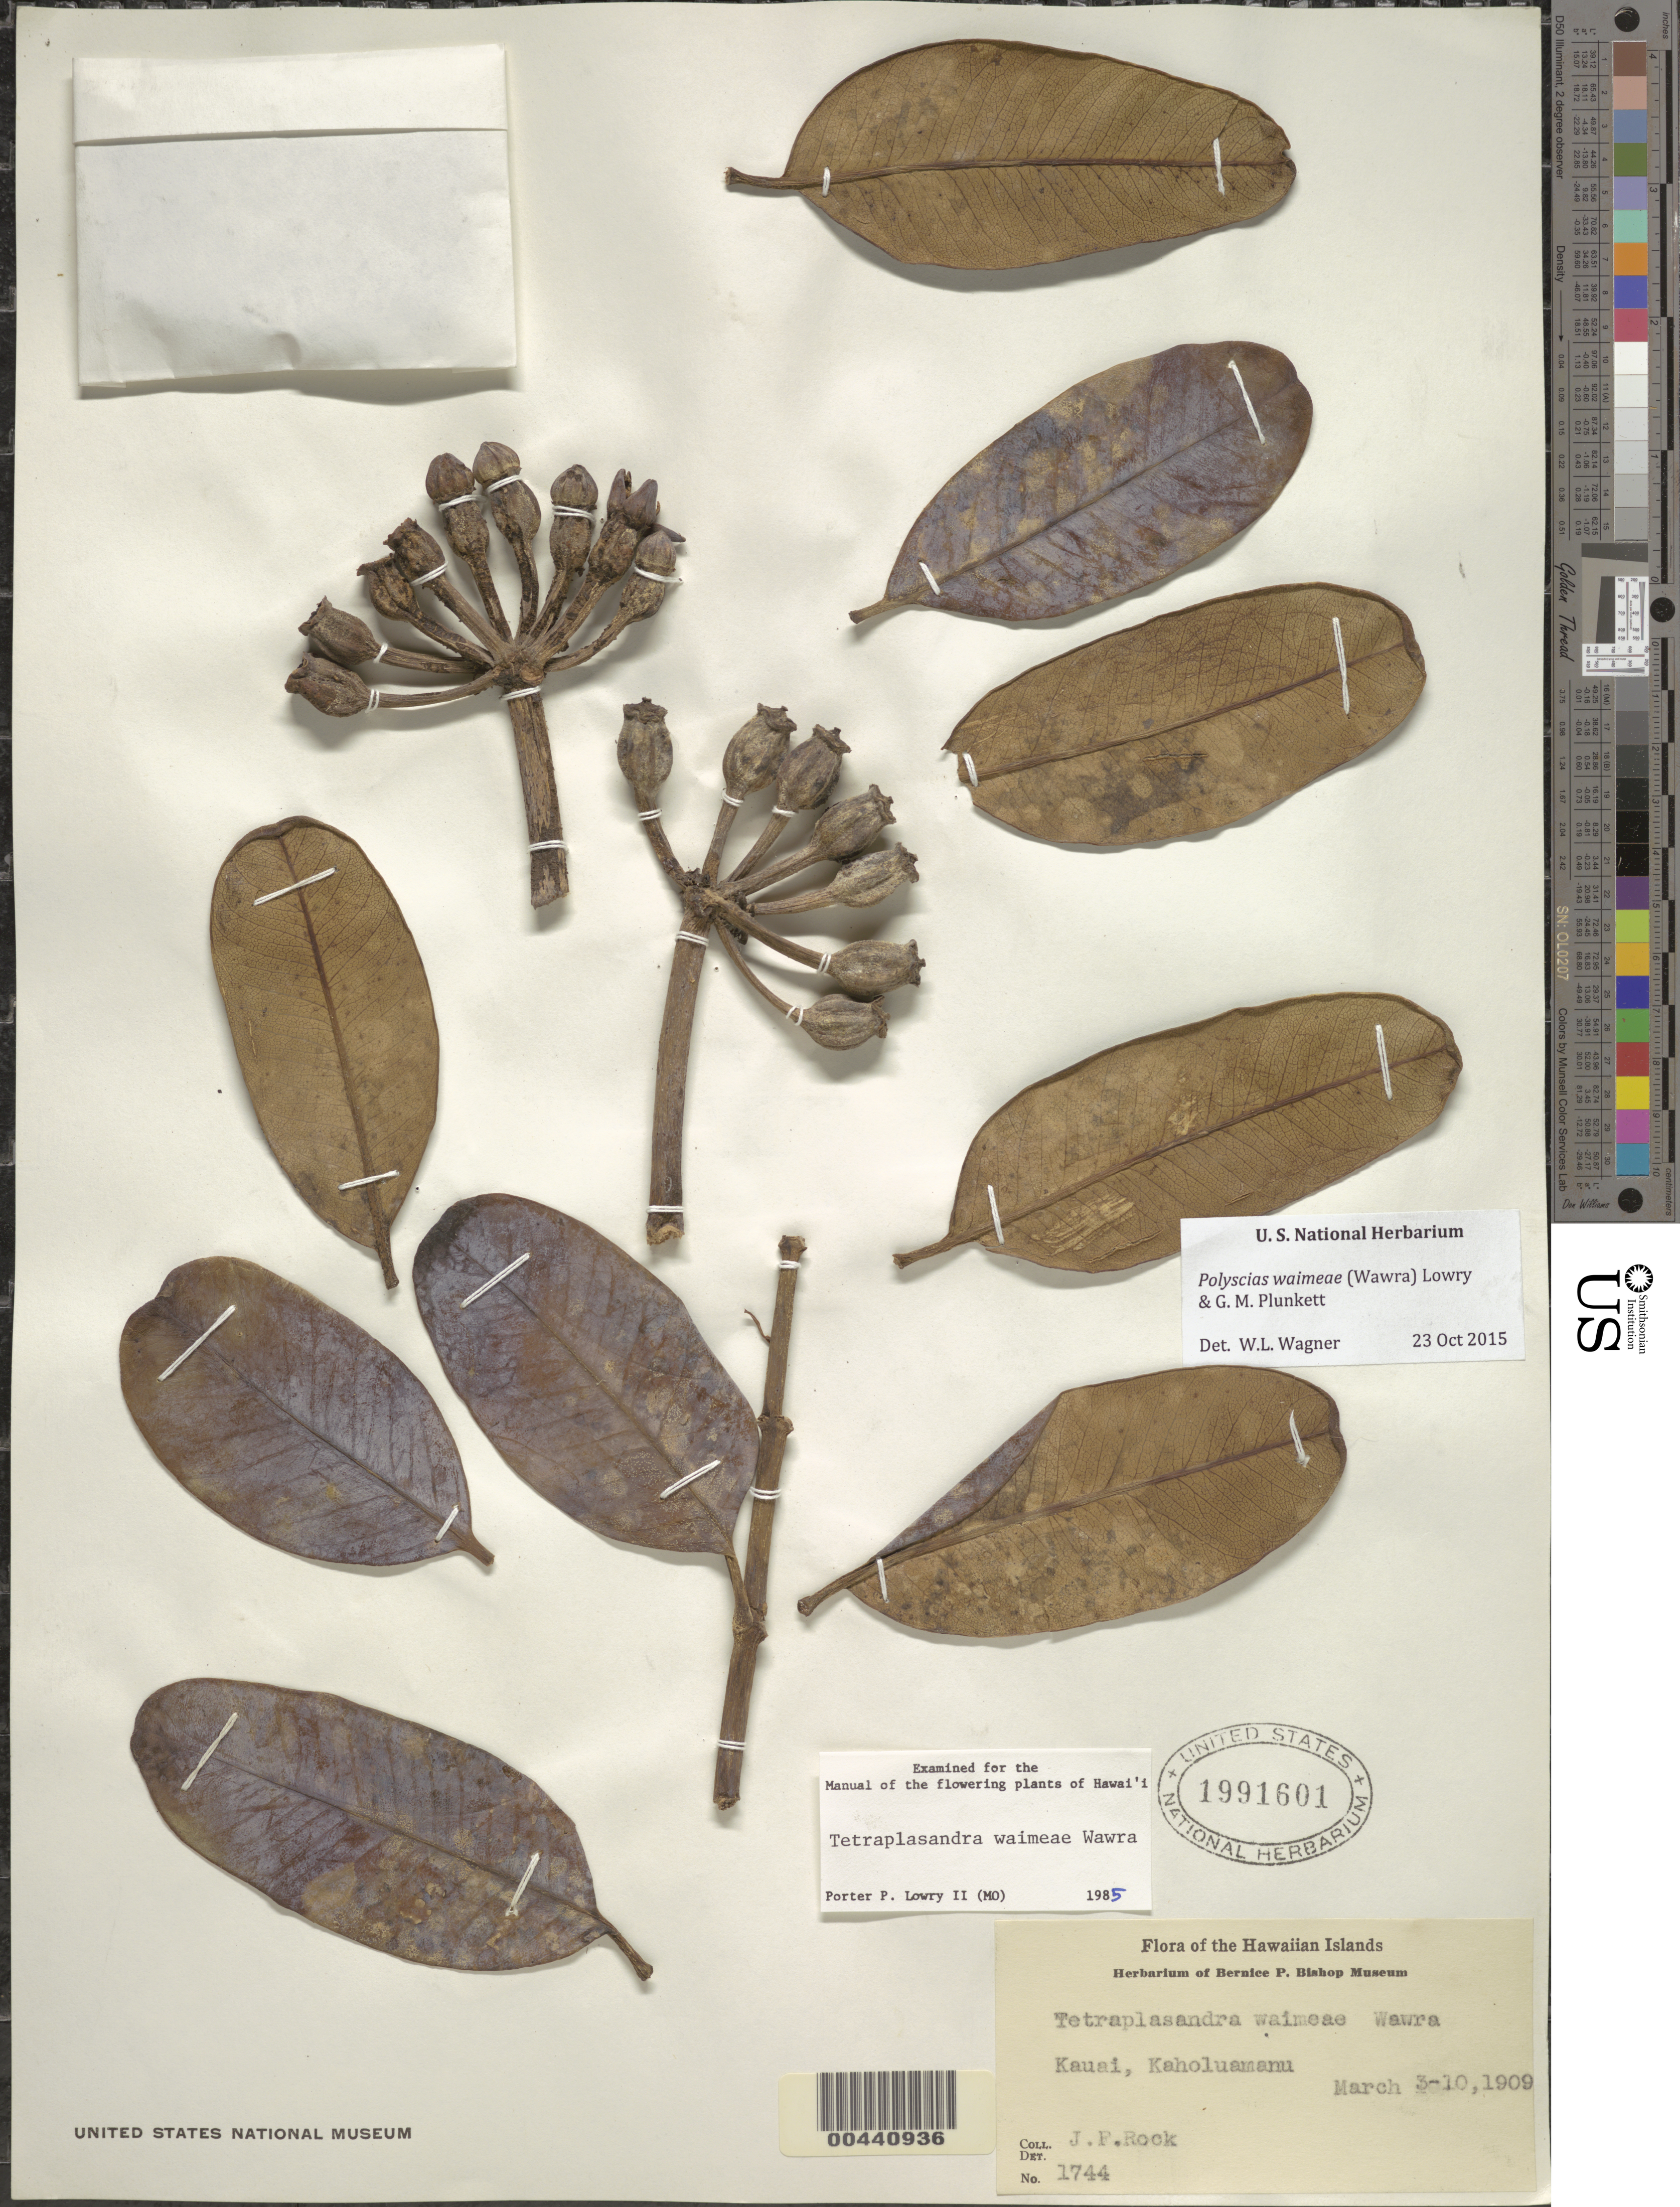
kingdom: Plantae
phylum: Tracheophyta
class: Magnoliopsida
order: Apiales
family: Araliaceae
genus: Polyscias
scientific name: Polyscias waimeae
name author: (Wawra) Lowry & G. M. Plunkett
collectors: J. F. Rock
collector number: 1744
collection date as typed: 3 Mar 1909 to 10 Mar 1909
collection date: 1909-03-03/1909-03-10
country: United States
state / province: Hawaii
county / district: Kauai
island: Kaua'i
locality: Kaholuamanu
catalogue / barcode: US 1991601